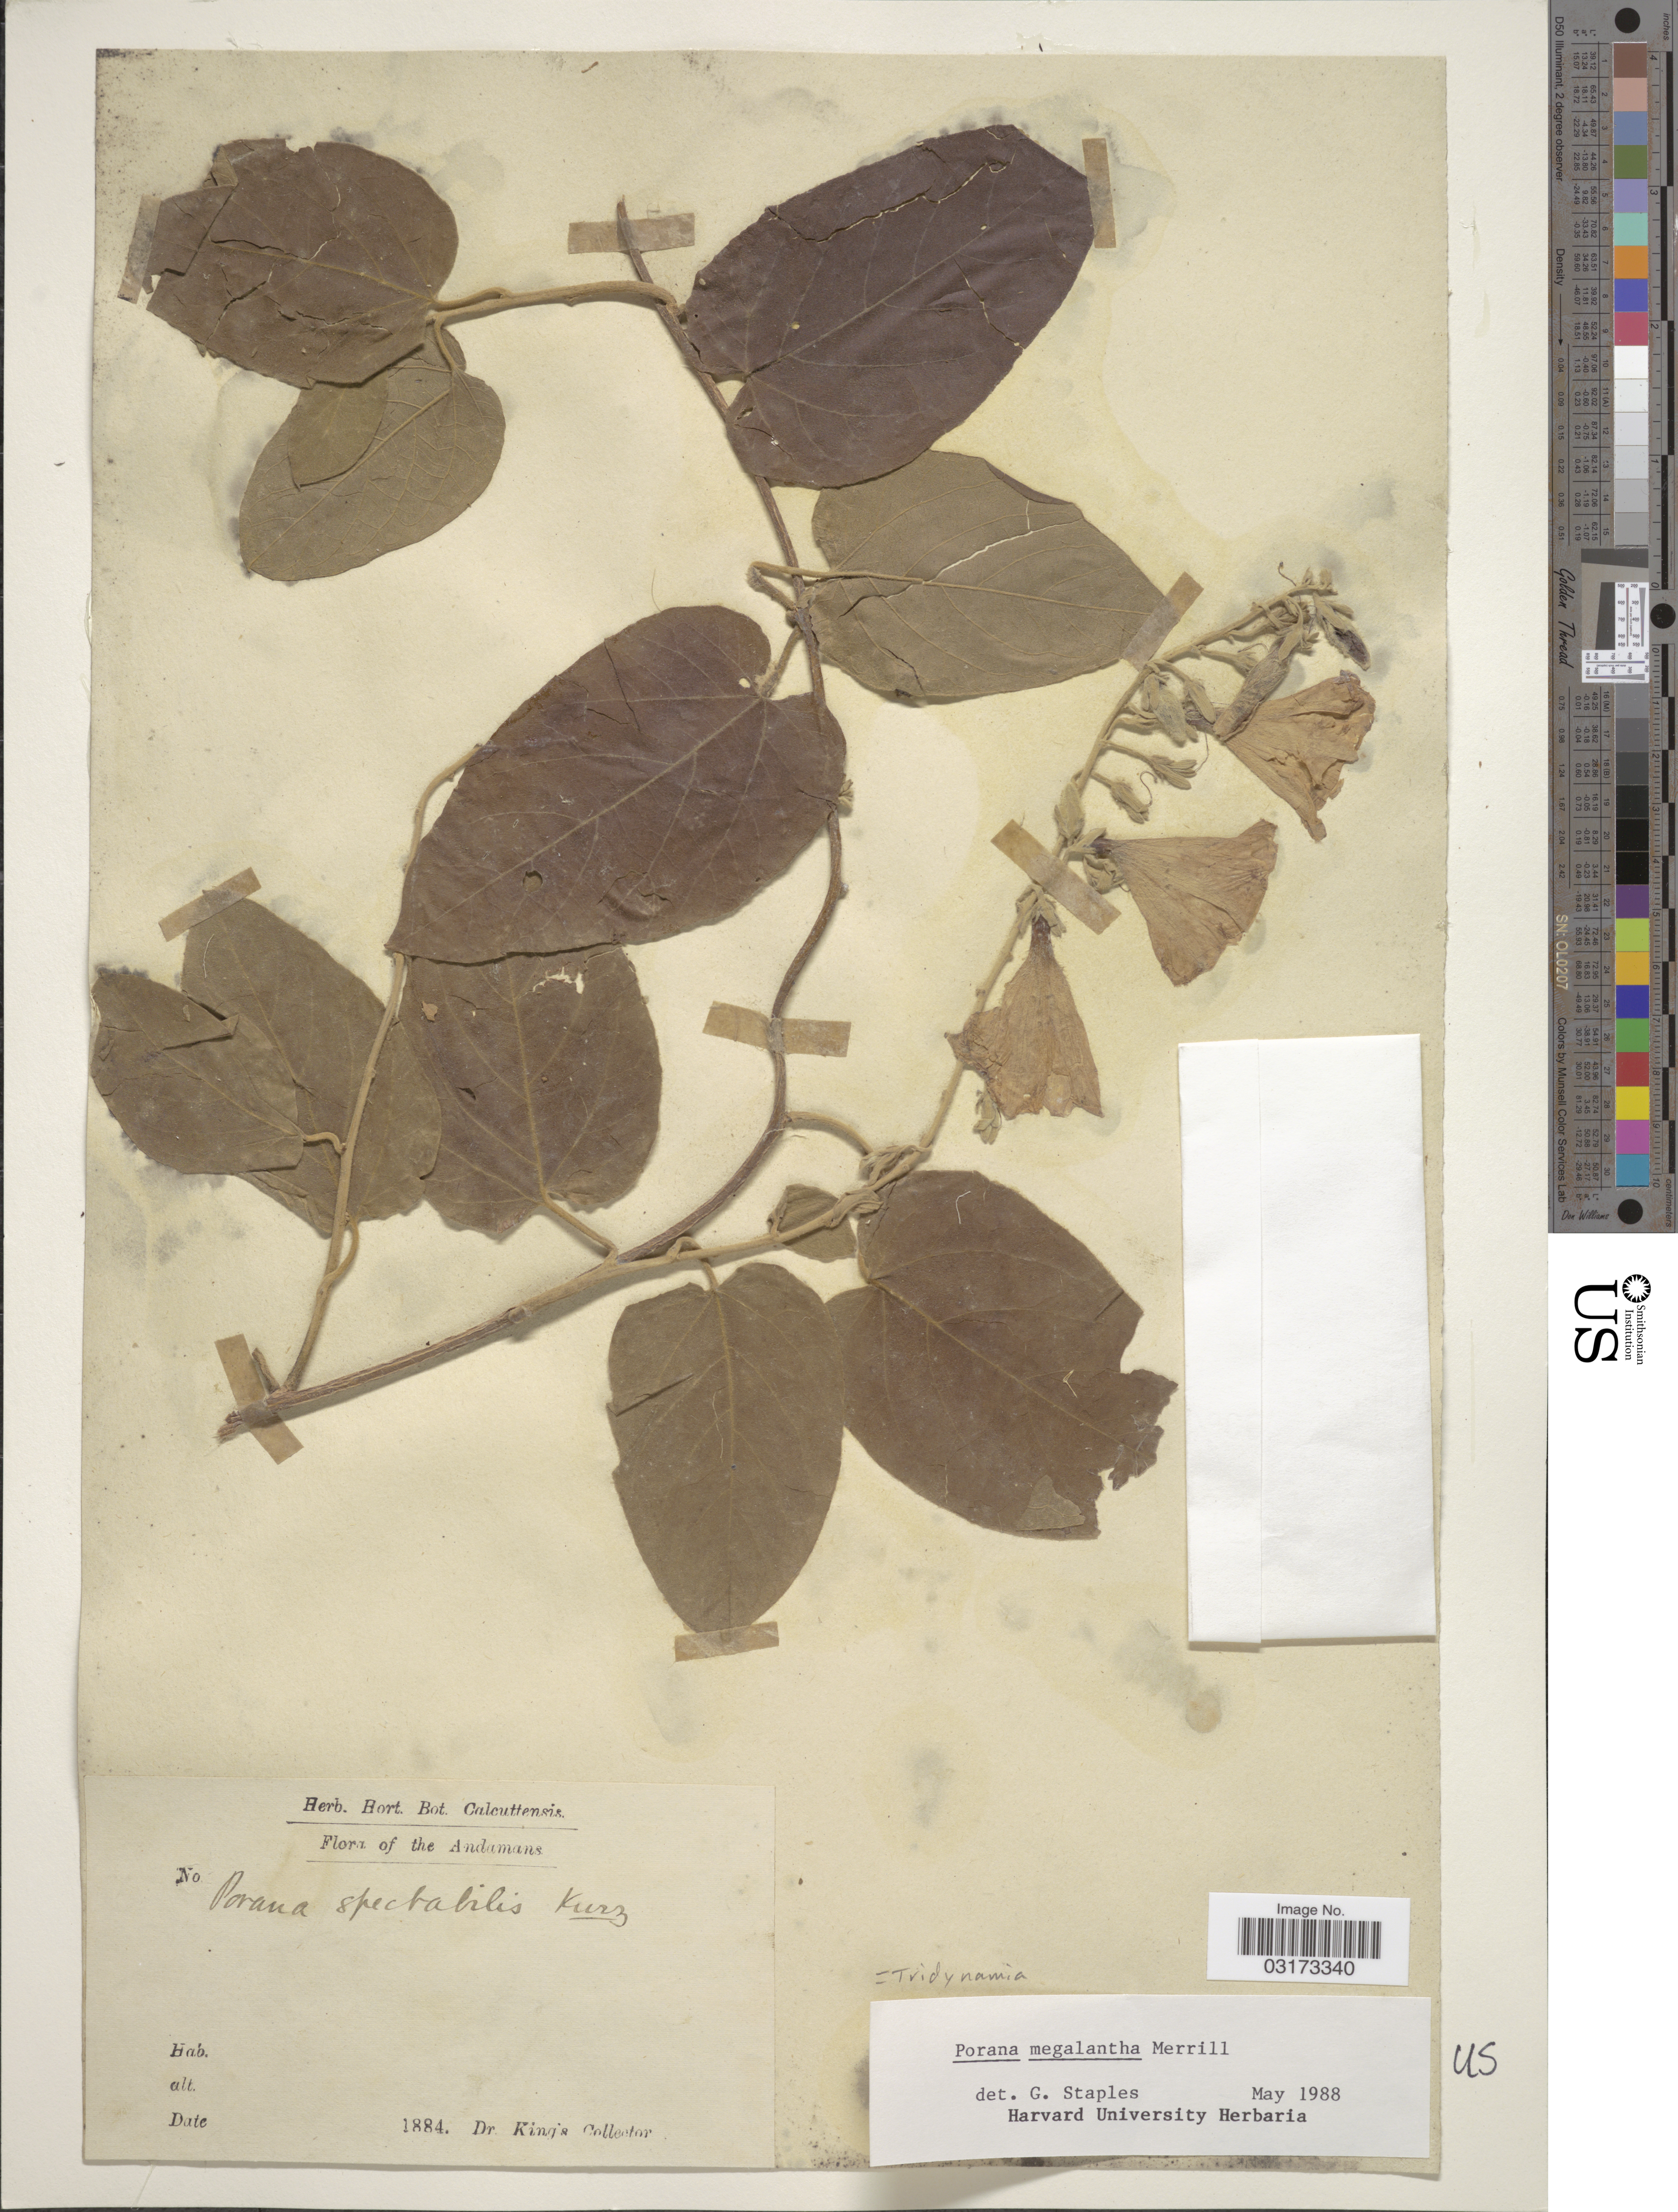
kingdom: Plantae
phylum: Tracheophyta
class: Magnoliopsida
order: Solanales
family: Convolvulaceae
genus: Tridynamia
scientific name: Tridynamia megalantha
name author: (Merr.) Staples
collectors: Dr. King's collector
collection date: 1884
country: India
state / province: Andaman and Nicobar Islands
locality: Andamans.